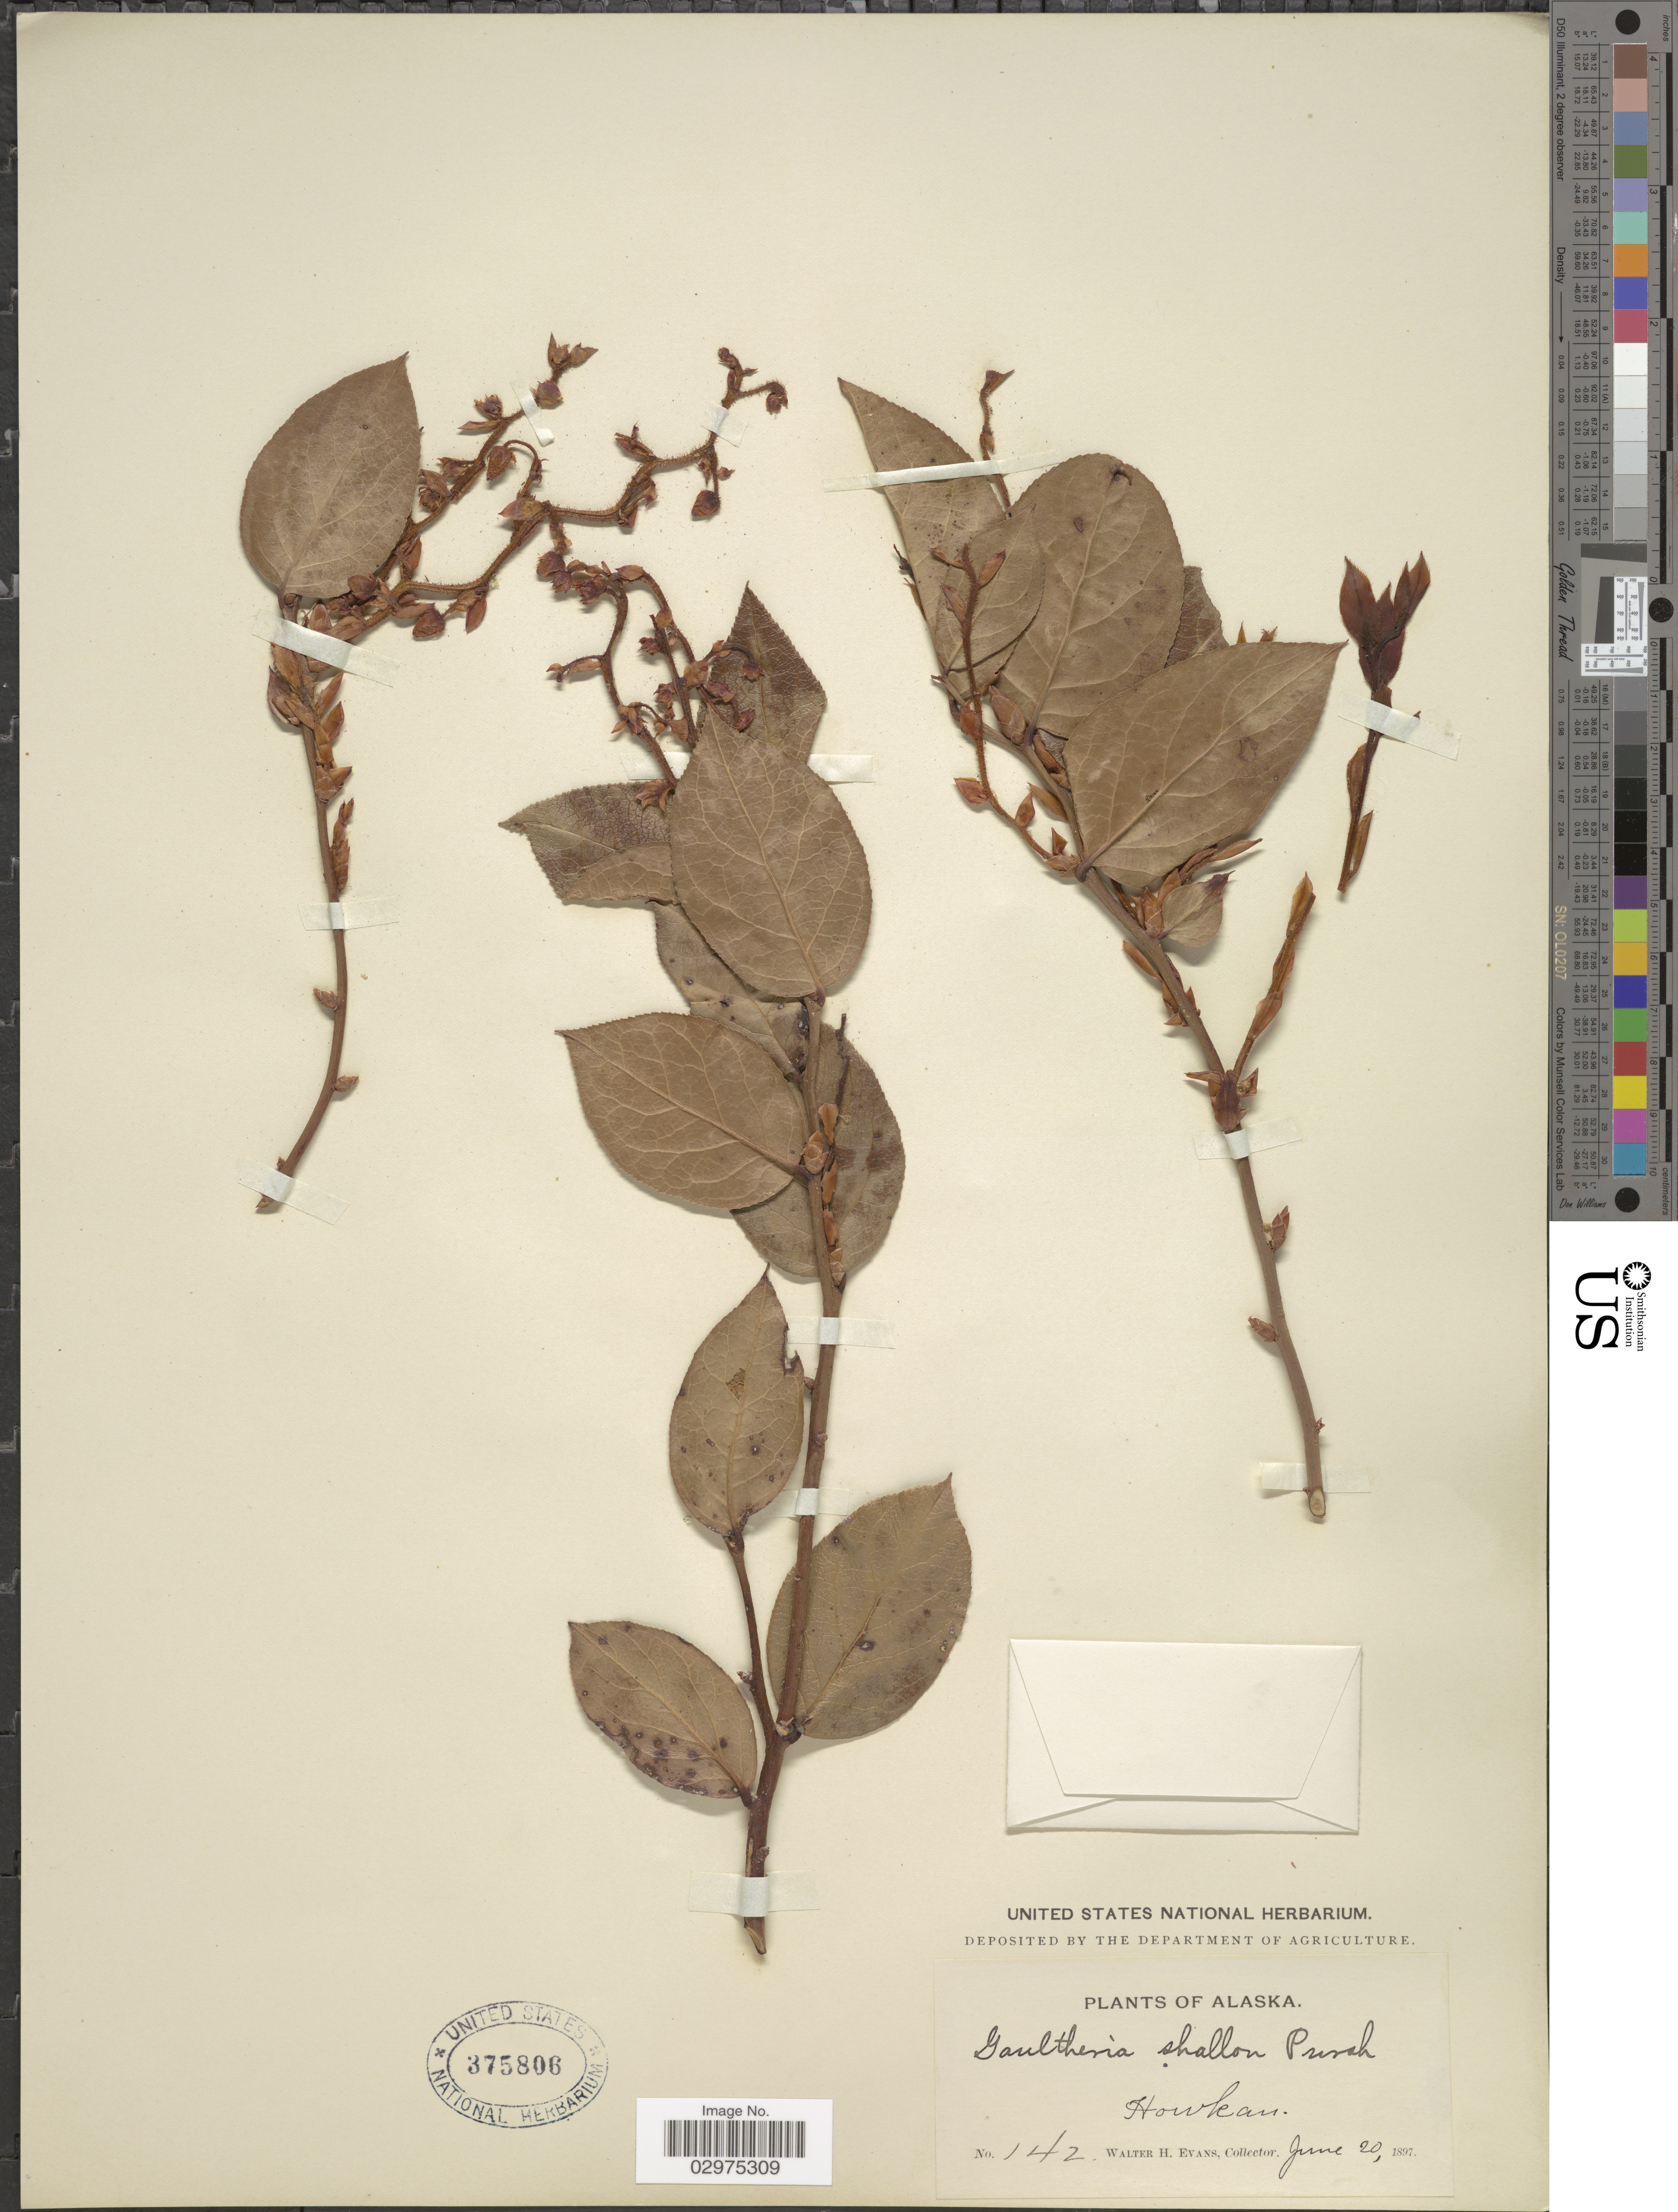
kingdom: Plantae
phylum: Tracheophyta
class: Magnoliopsida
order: Ericales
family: Ericaceae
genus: Gaultheria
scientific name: Gaultheria shallon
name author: Pursh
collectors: W. H. Evans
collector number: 142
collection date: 1897-06-20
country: United States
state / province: Alaska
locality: Howkan.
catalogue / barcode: US 375806